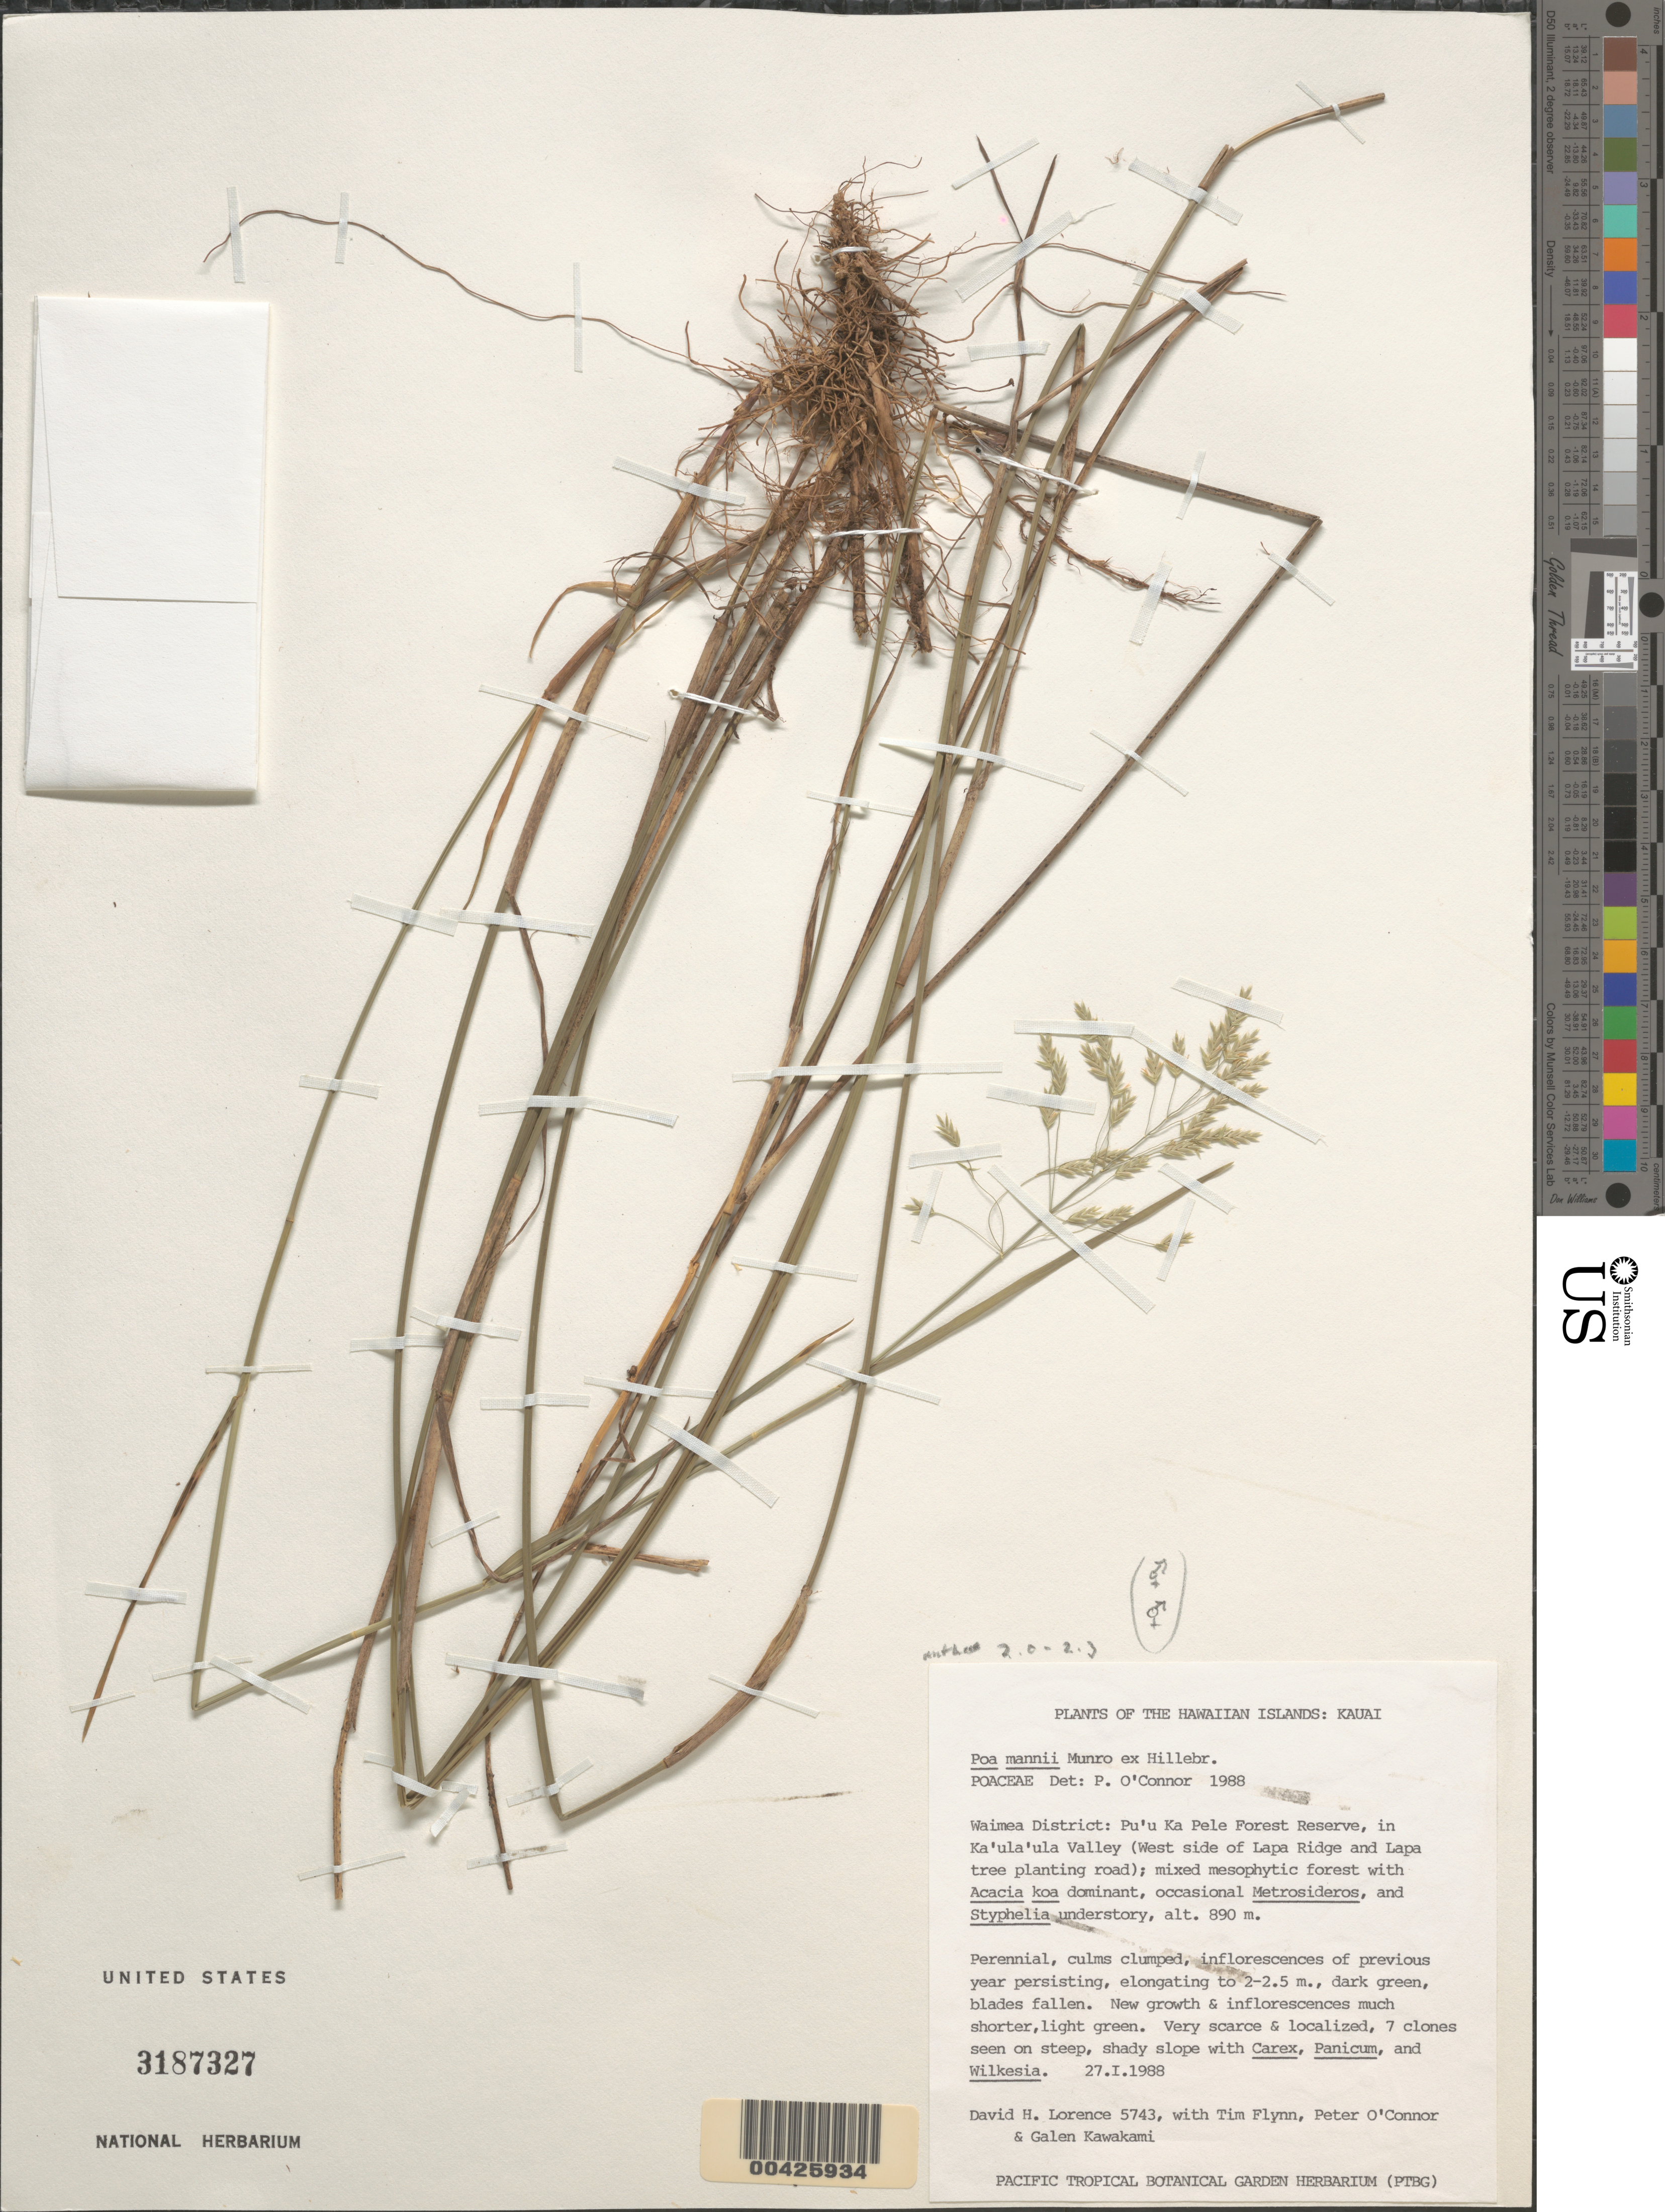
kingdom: Plantae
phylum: Tracheophyta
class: Liliopsida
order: Poales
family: Poaceae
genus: Poa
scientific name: Poa mannii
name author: Munro ex Hillebr.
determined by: O'Connor, P.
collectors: D. Lorence, T. W. Flynn, P. O'Connor & G. Kawakami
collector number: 5743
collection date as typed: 27 Jan 1988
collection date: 1988-01-27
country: United States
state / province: Hawaii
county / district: Kauai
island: Kaua'i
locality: Waimea District, Puu Ka Pele Forest Preserve, in Kaulaula Valley (West side of Lapa Ridge and Lapa tree planting road)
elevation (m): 890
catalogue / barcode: US 3187327